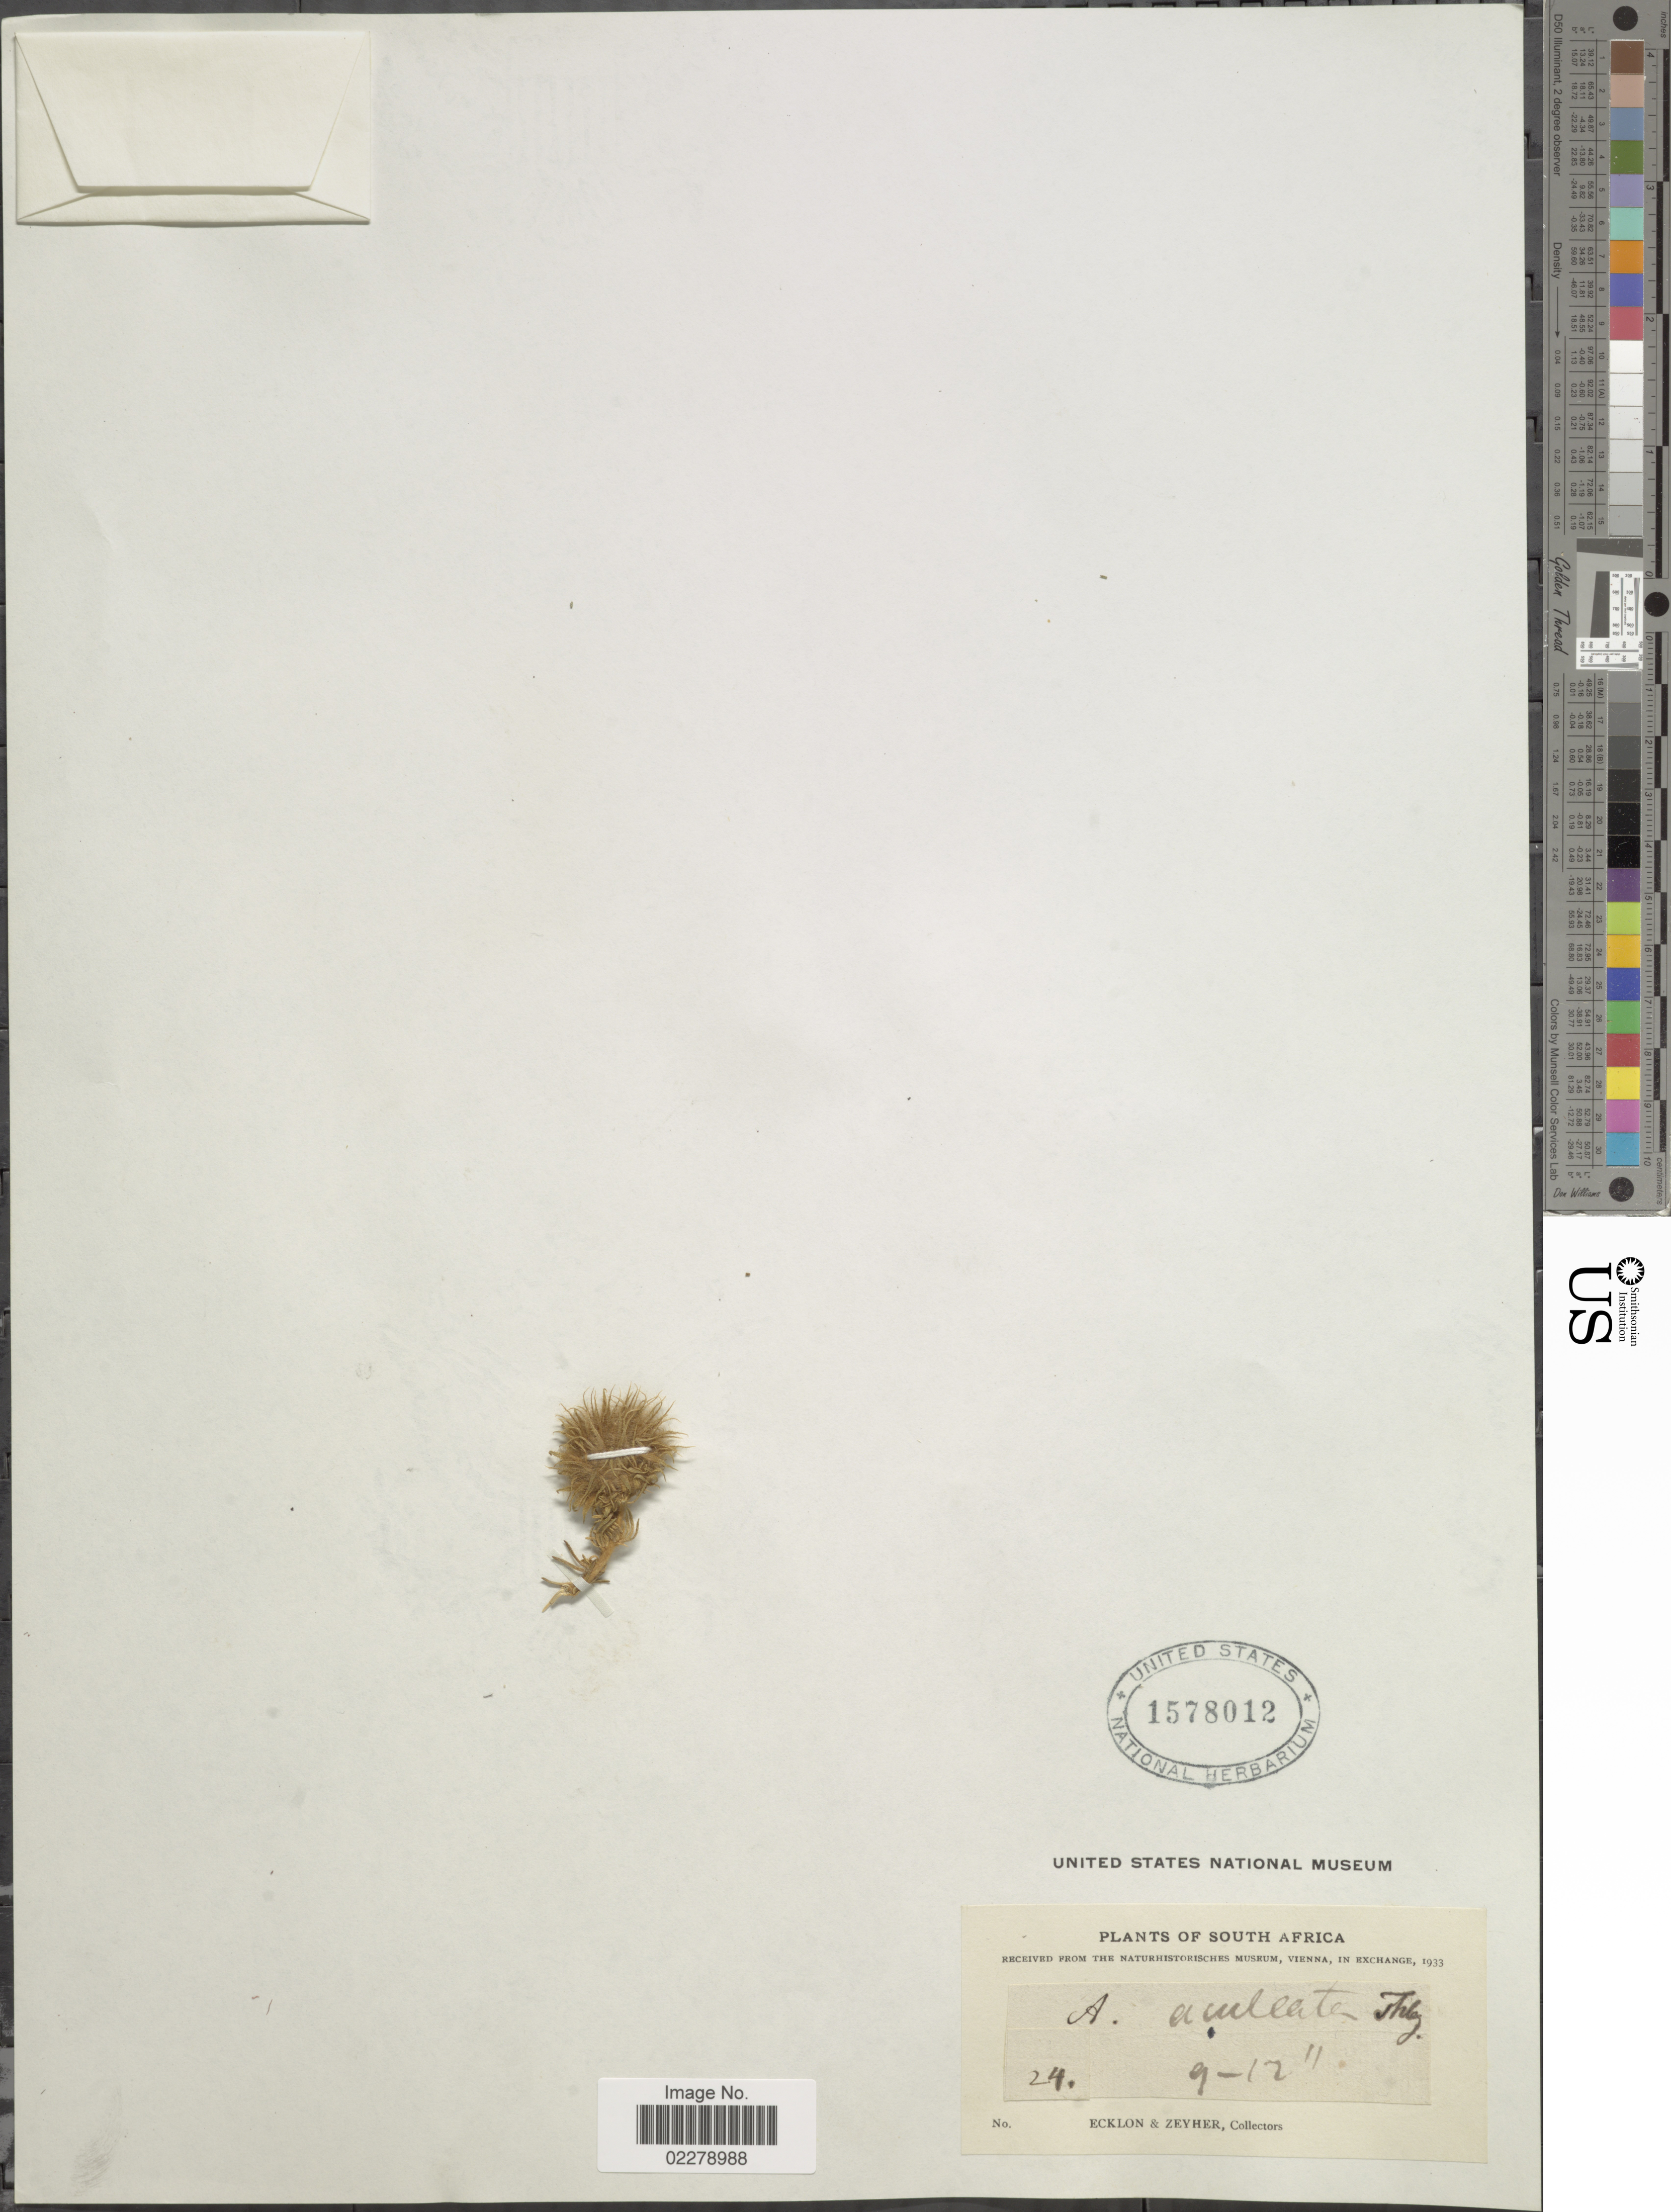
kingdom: Plantae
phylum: Tracheophyta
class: Magnoliopsida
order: Fabales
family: Fabaceae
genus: Aspalathus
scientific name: Aspalathus aculeata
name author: Thunb.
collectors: -. Ecklon & -. Zeyher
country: South Africa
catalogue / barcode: US 1578012